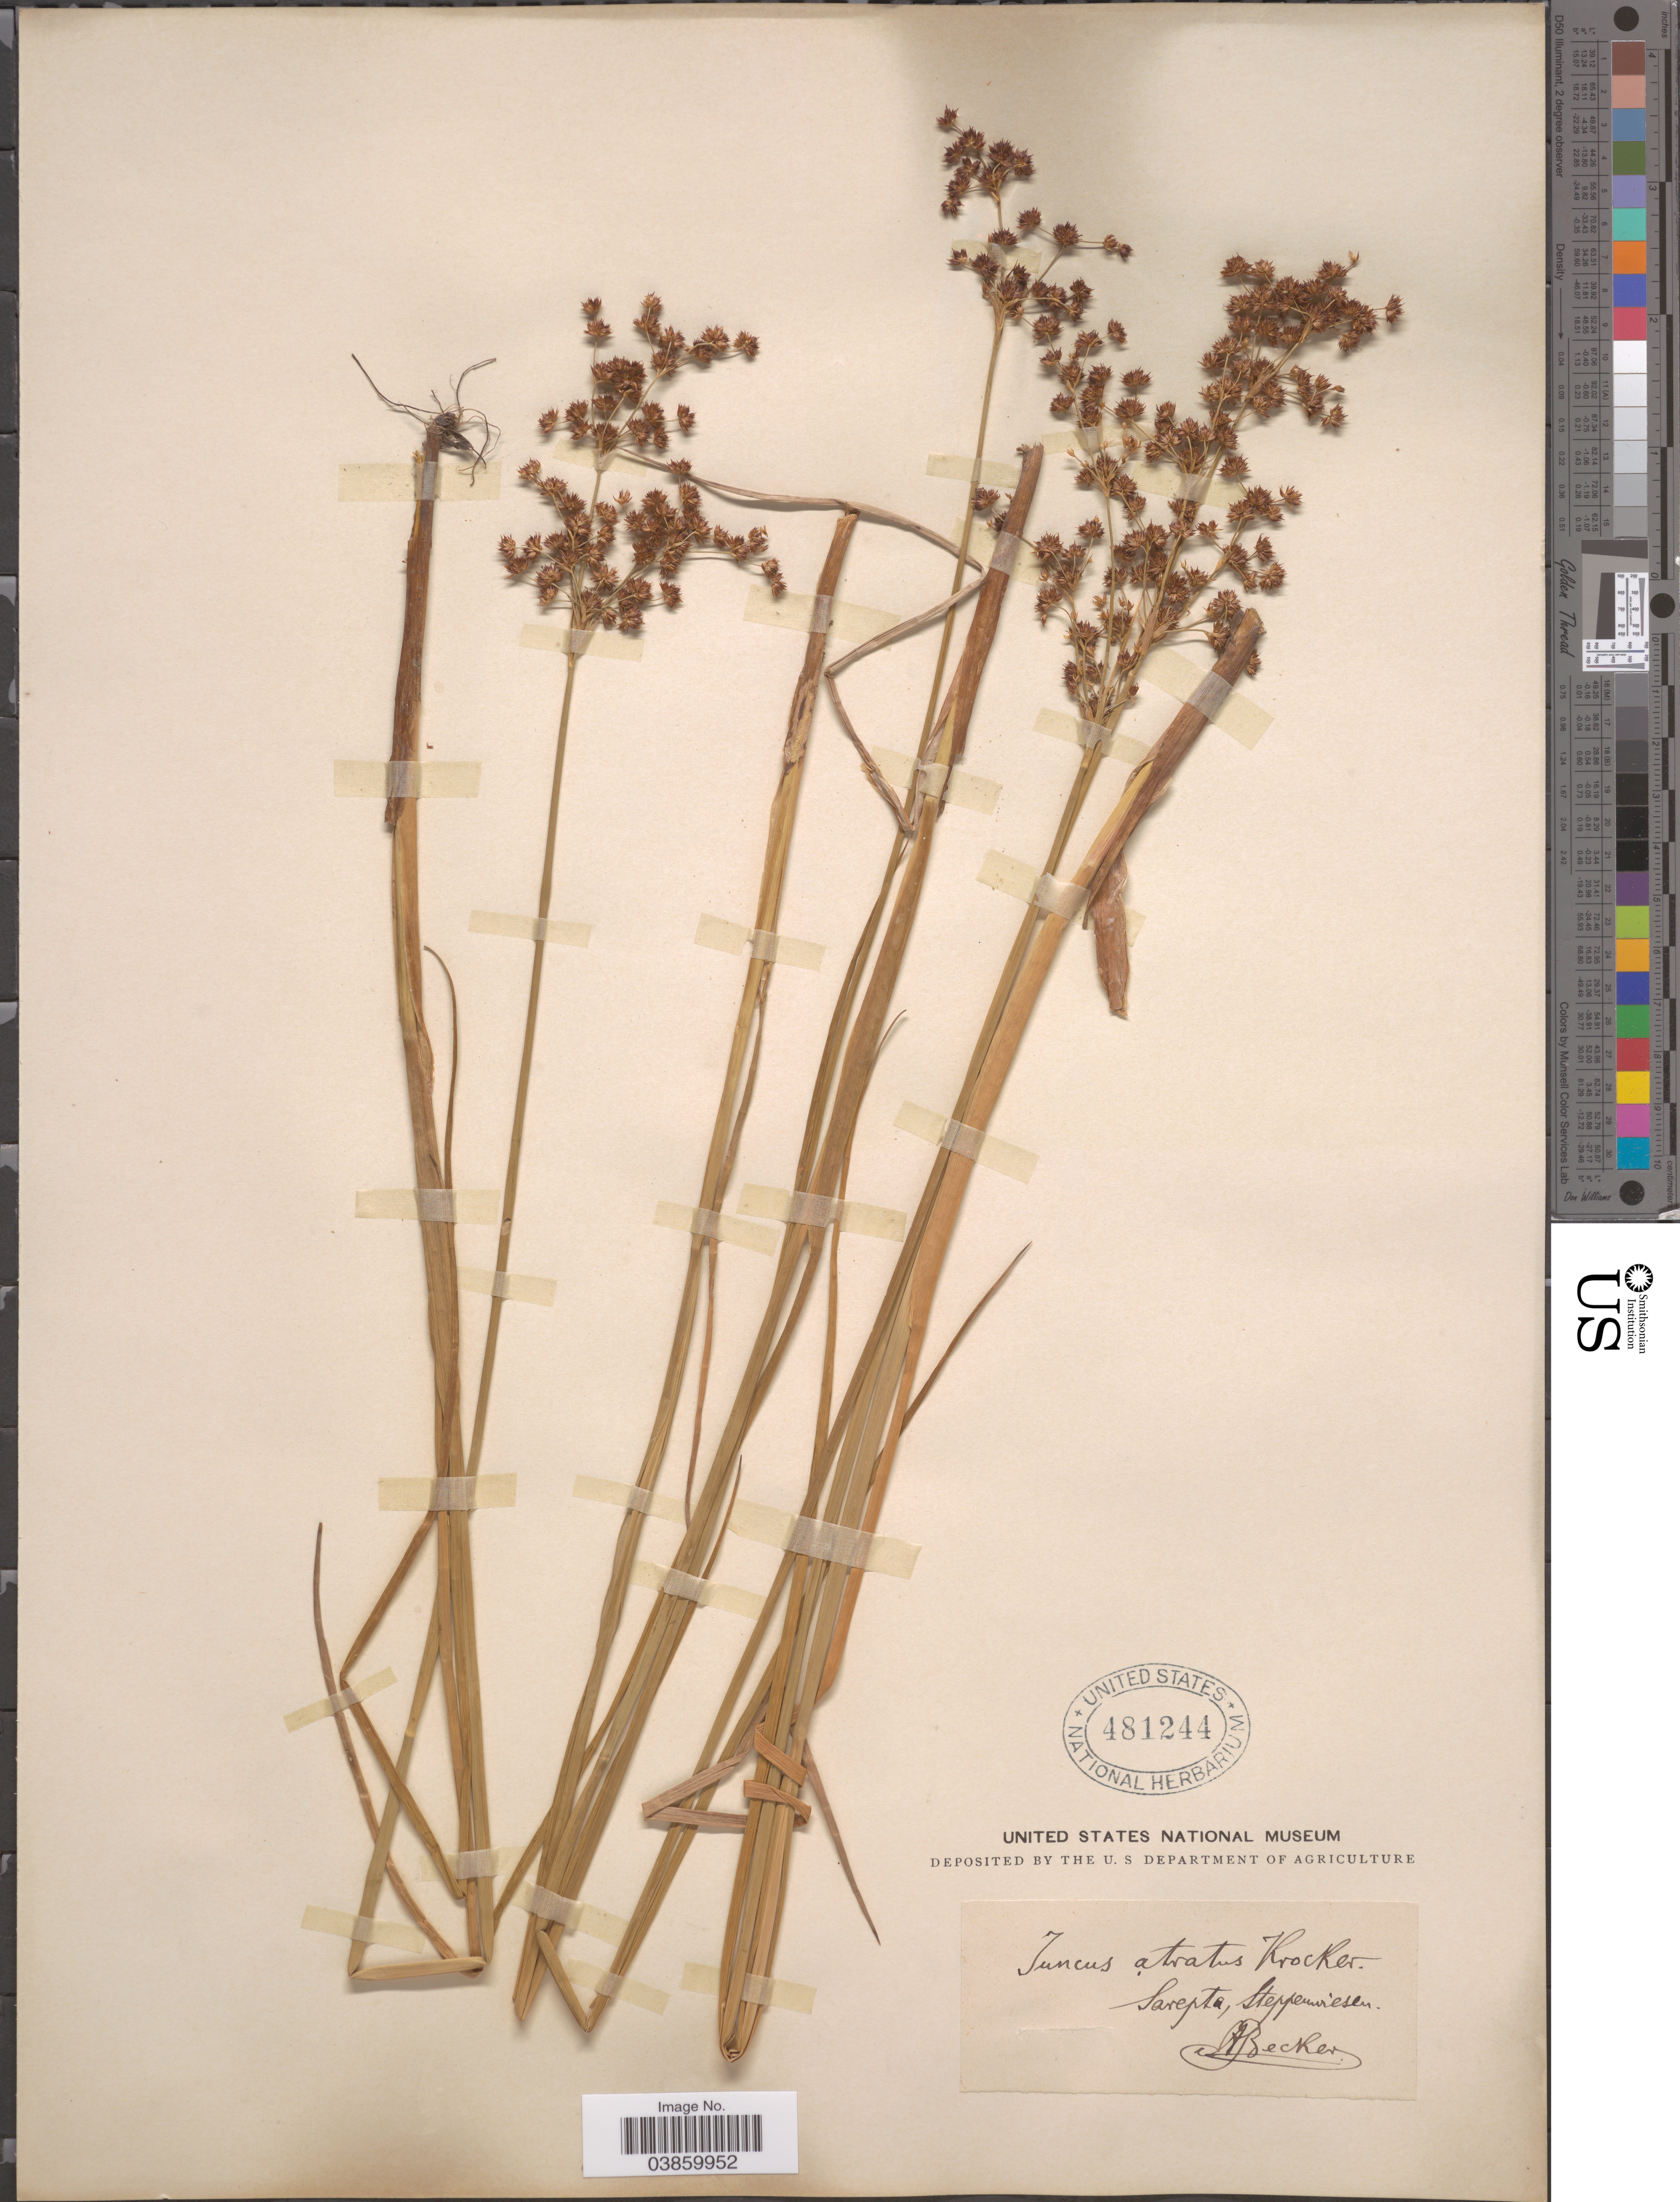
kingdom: Plantae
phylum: Tracheophyta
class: Liliopsida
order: Poales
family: Juncaceae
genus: Juncus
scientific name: Juncus atratus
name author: Krock.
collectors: A. Becker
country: Russian Federation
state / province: Volgograd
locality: Sarepta, Steppenwiesen.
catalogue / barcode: US 481244